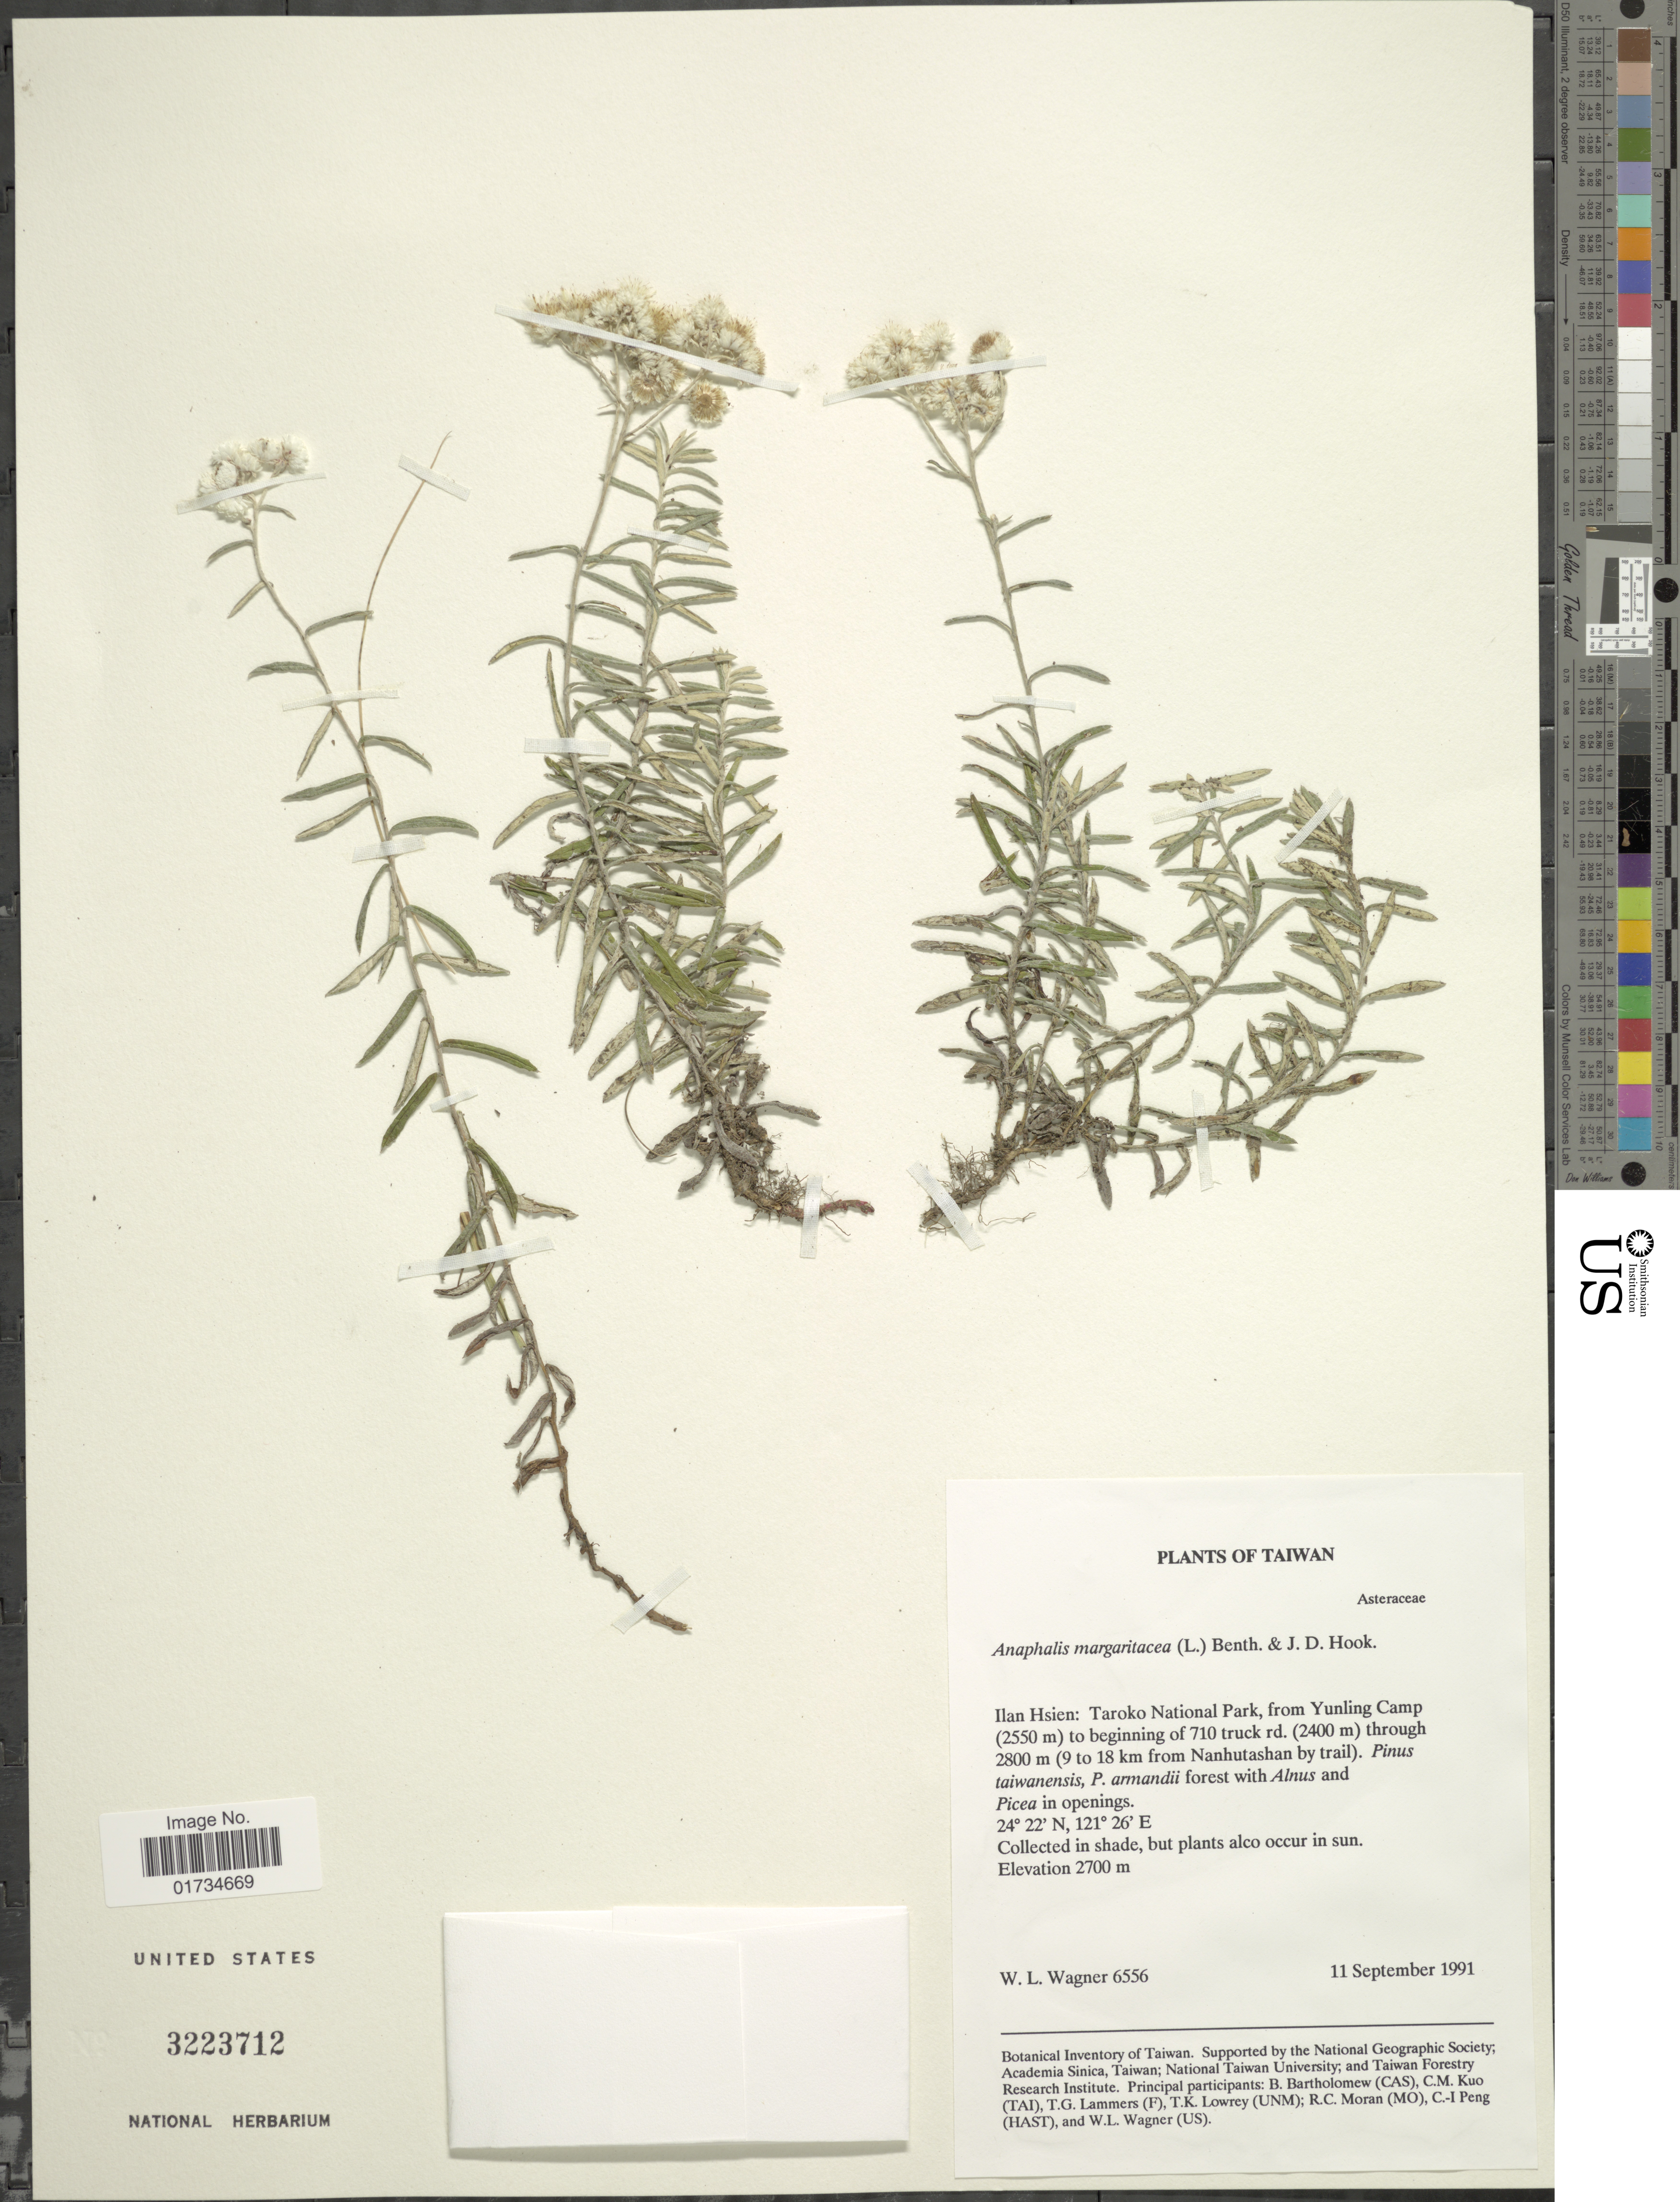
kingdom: Plantae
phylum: Tracheophyta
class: Magnoliopsida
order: Asterales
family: Asteraceae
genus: Anaphalis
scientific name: Anaphalis margaritacea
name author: (L.) Benth. & Hook. f.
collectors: W. L. Wagner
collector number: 6556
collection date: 1991-09-11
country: Taiwan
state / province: Ilan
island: Taiwan [Formosa]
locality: Ilan Hsien: Taroko National Park, from Yunling Camp to beginning of 710 truck rd. (9 to 18 km from Nanhutashan by trail)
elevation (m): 2700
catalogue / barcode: US 3223712